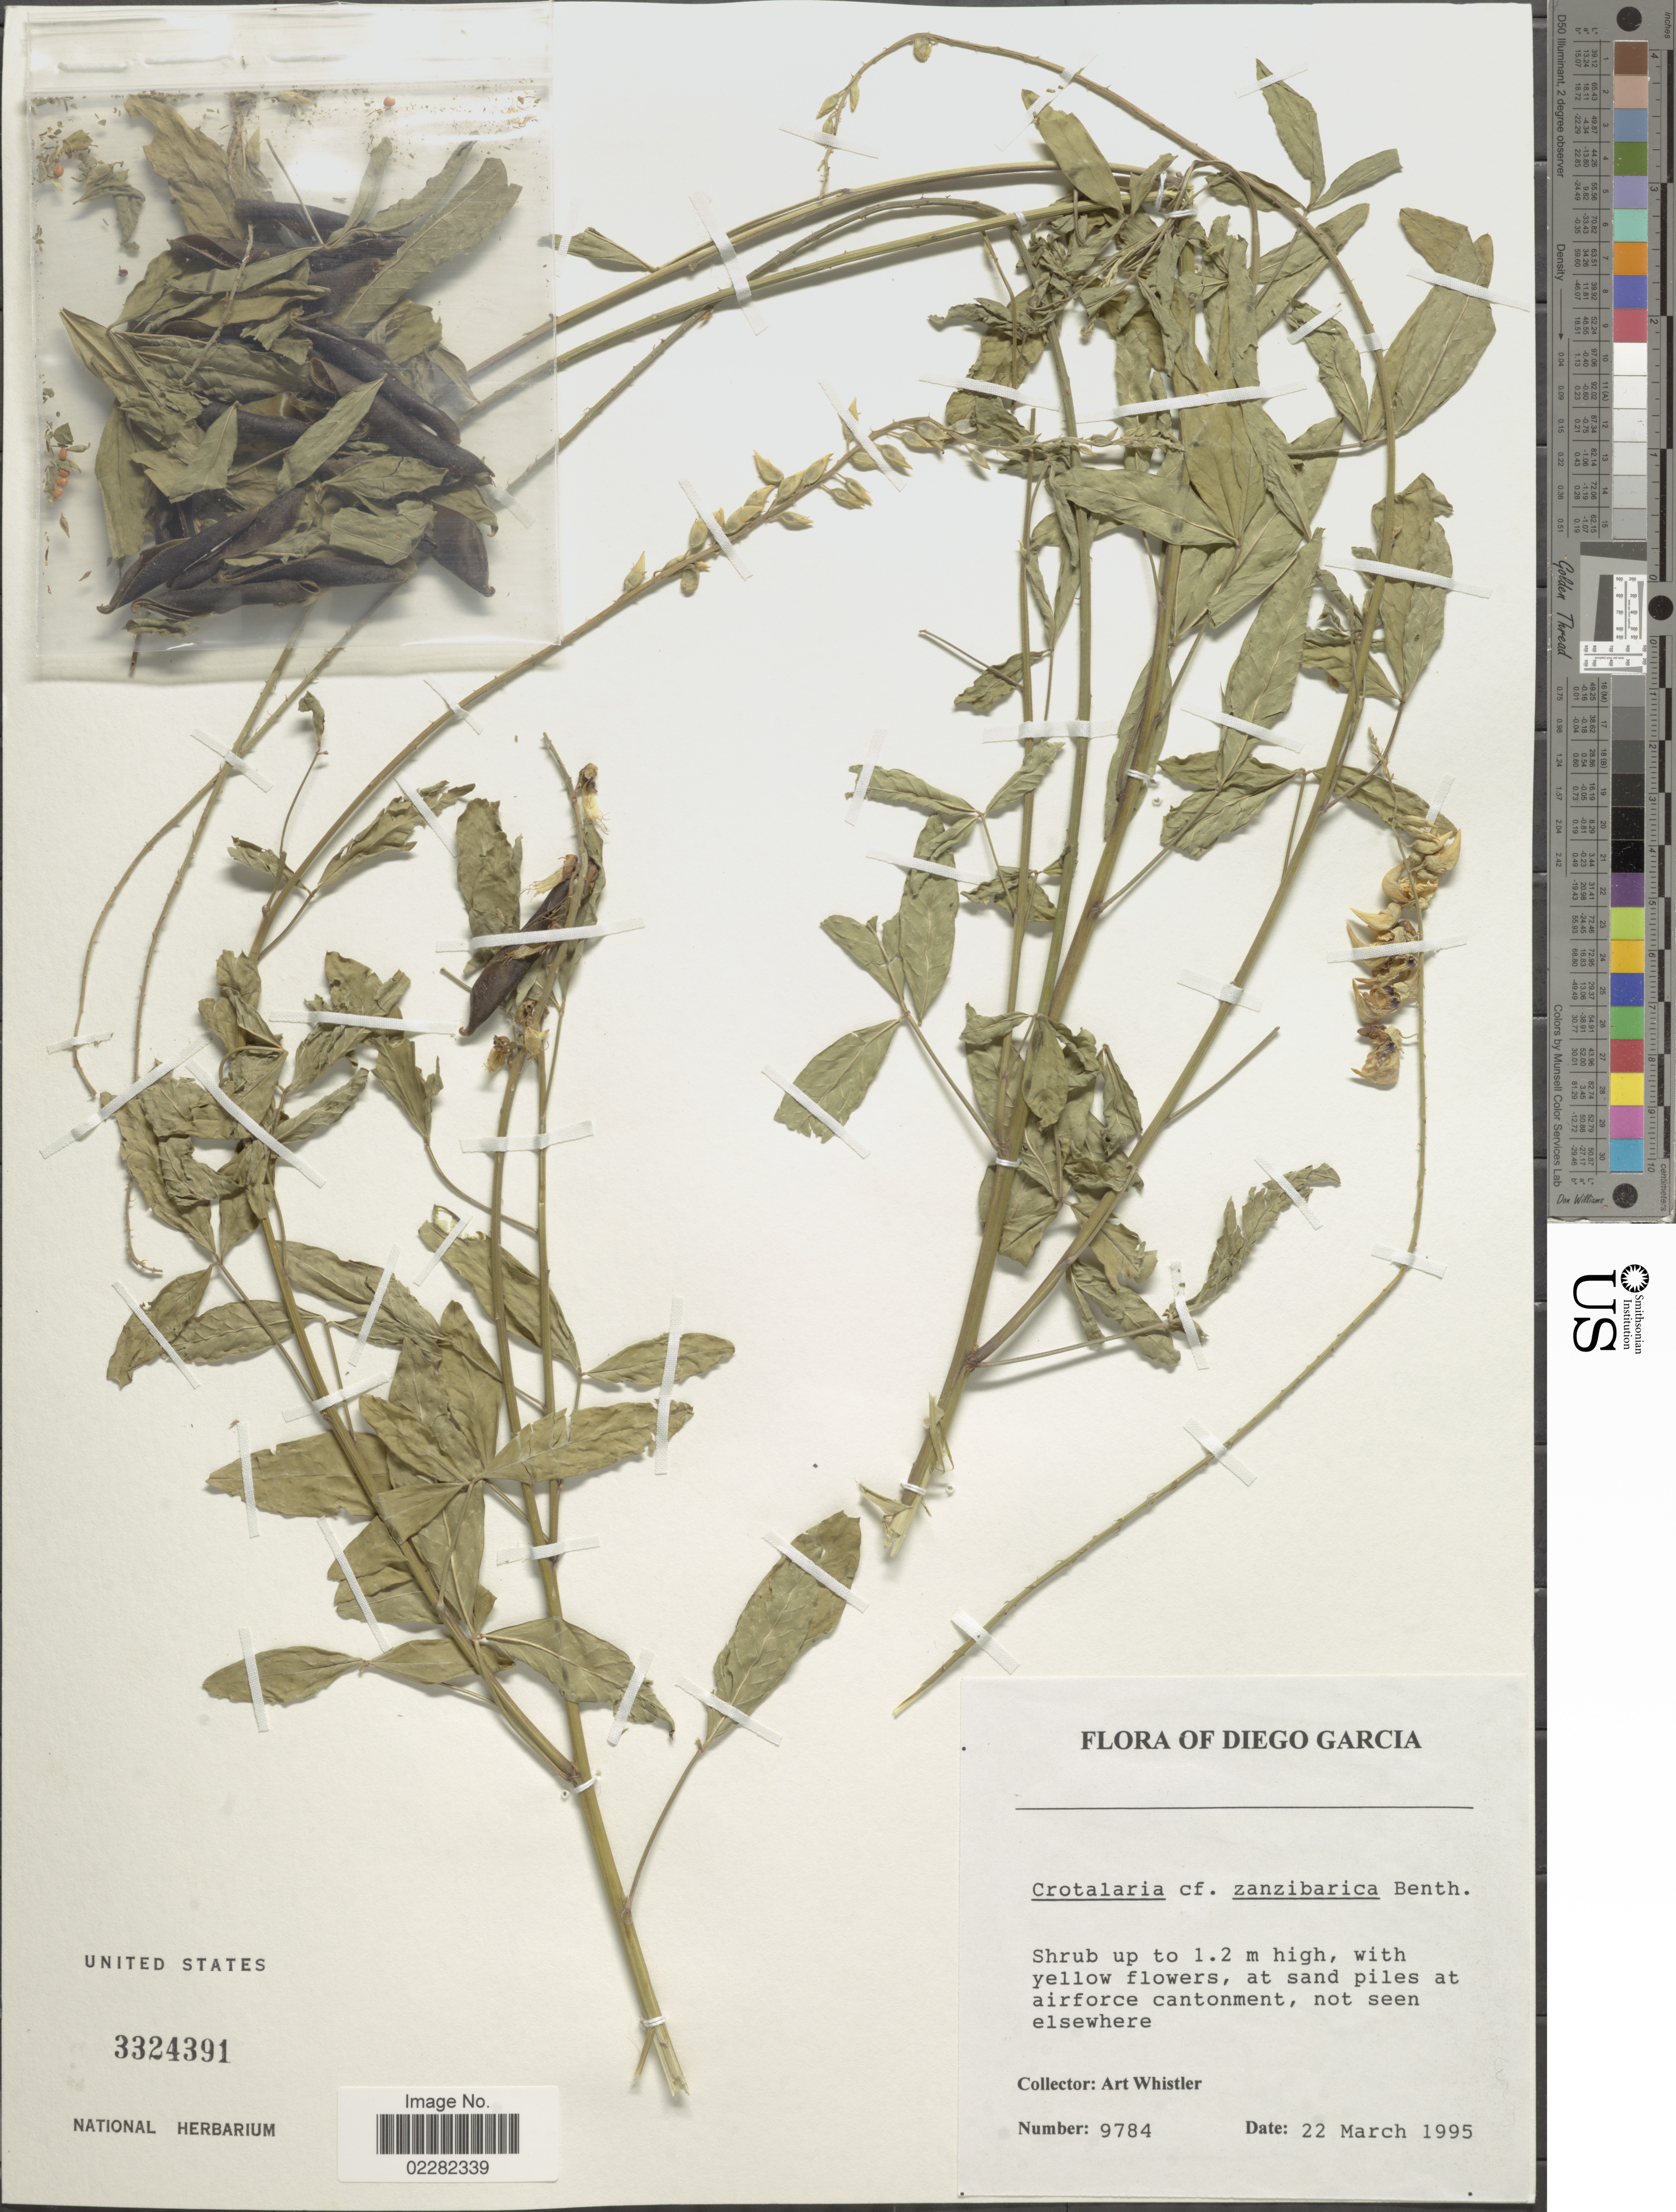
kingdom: Plantae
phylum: Tracheophyta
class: Magnoliopsida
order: Fabales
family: Fabaceae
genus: Crotalaria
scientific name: Crotalaria zanzibarica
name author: Benth.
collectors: A. Whistler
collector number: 9784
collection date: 1995-03-22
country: British Indian Ocean Territory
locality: Diego Garcia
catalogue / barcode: US 3324391